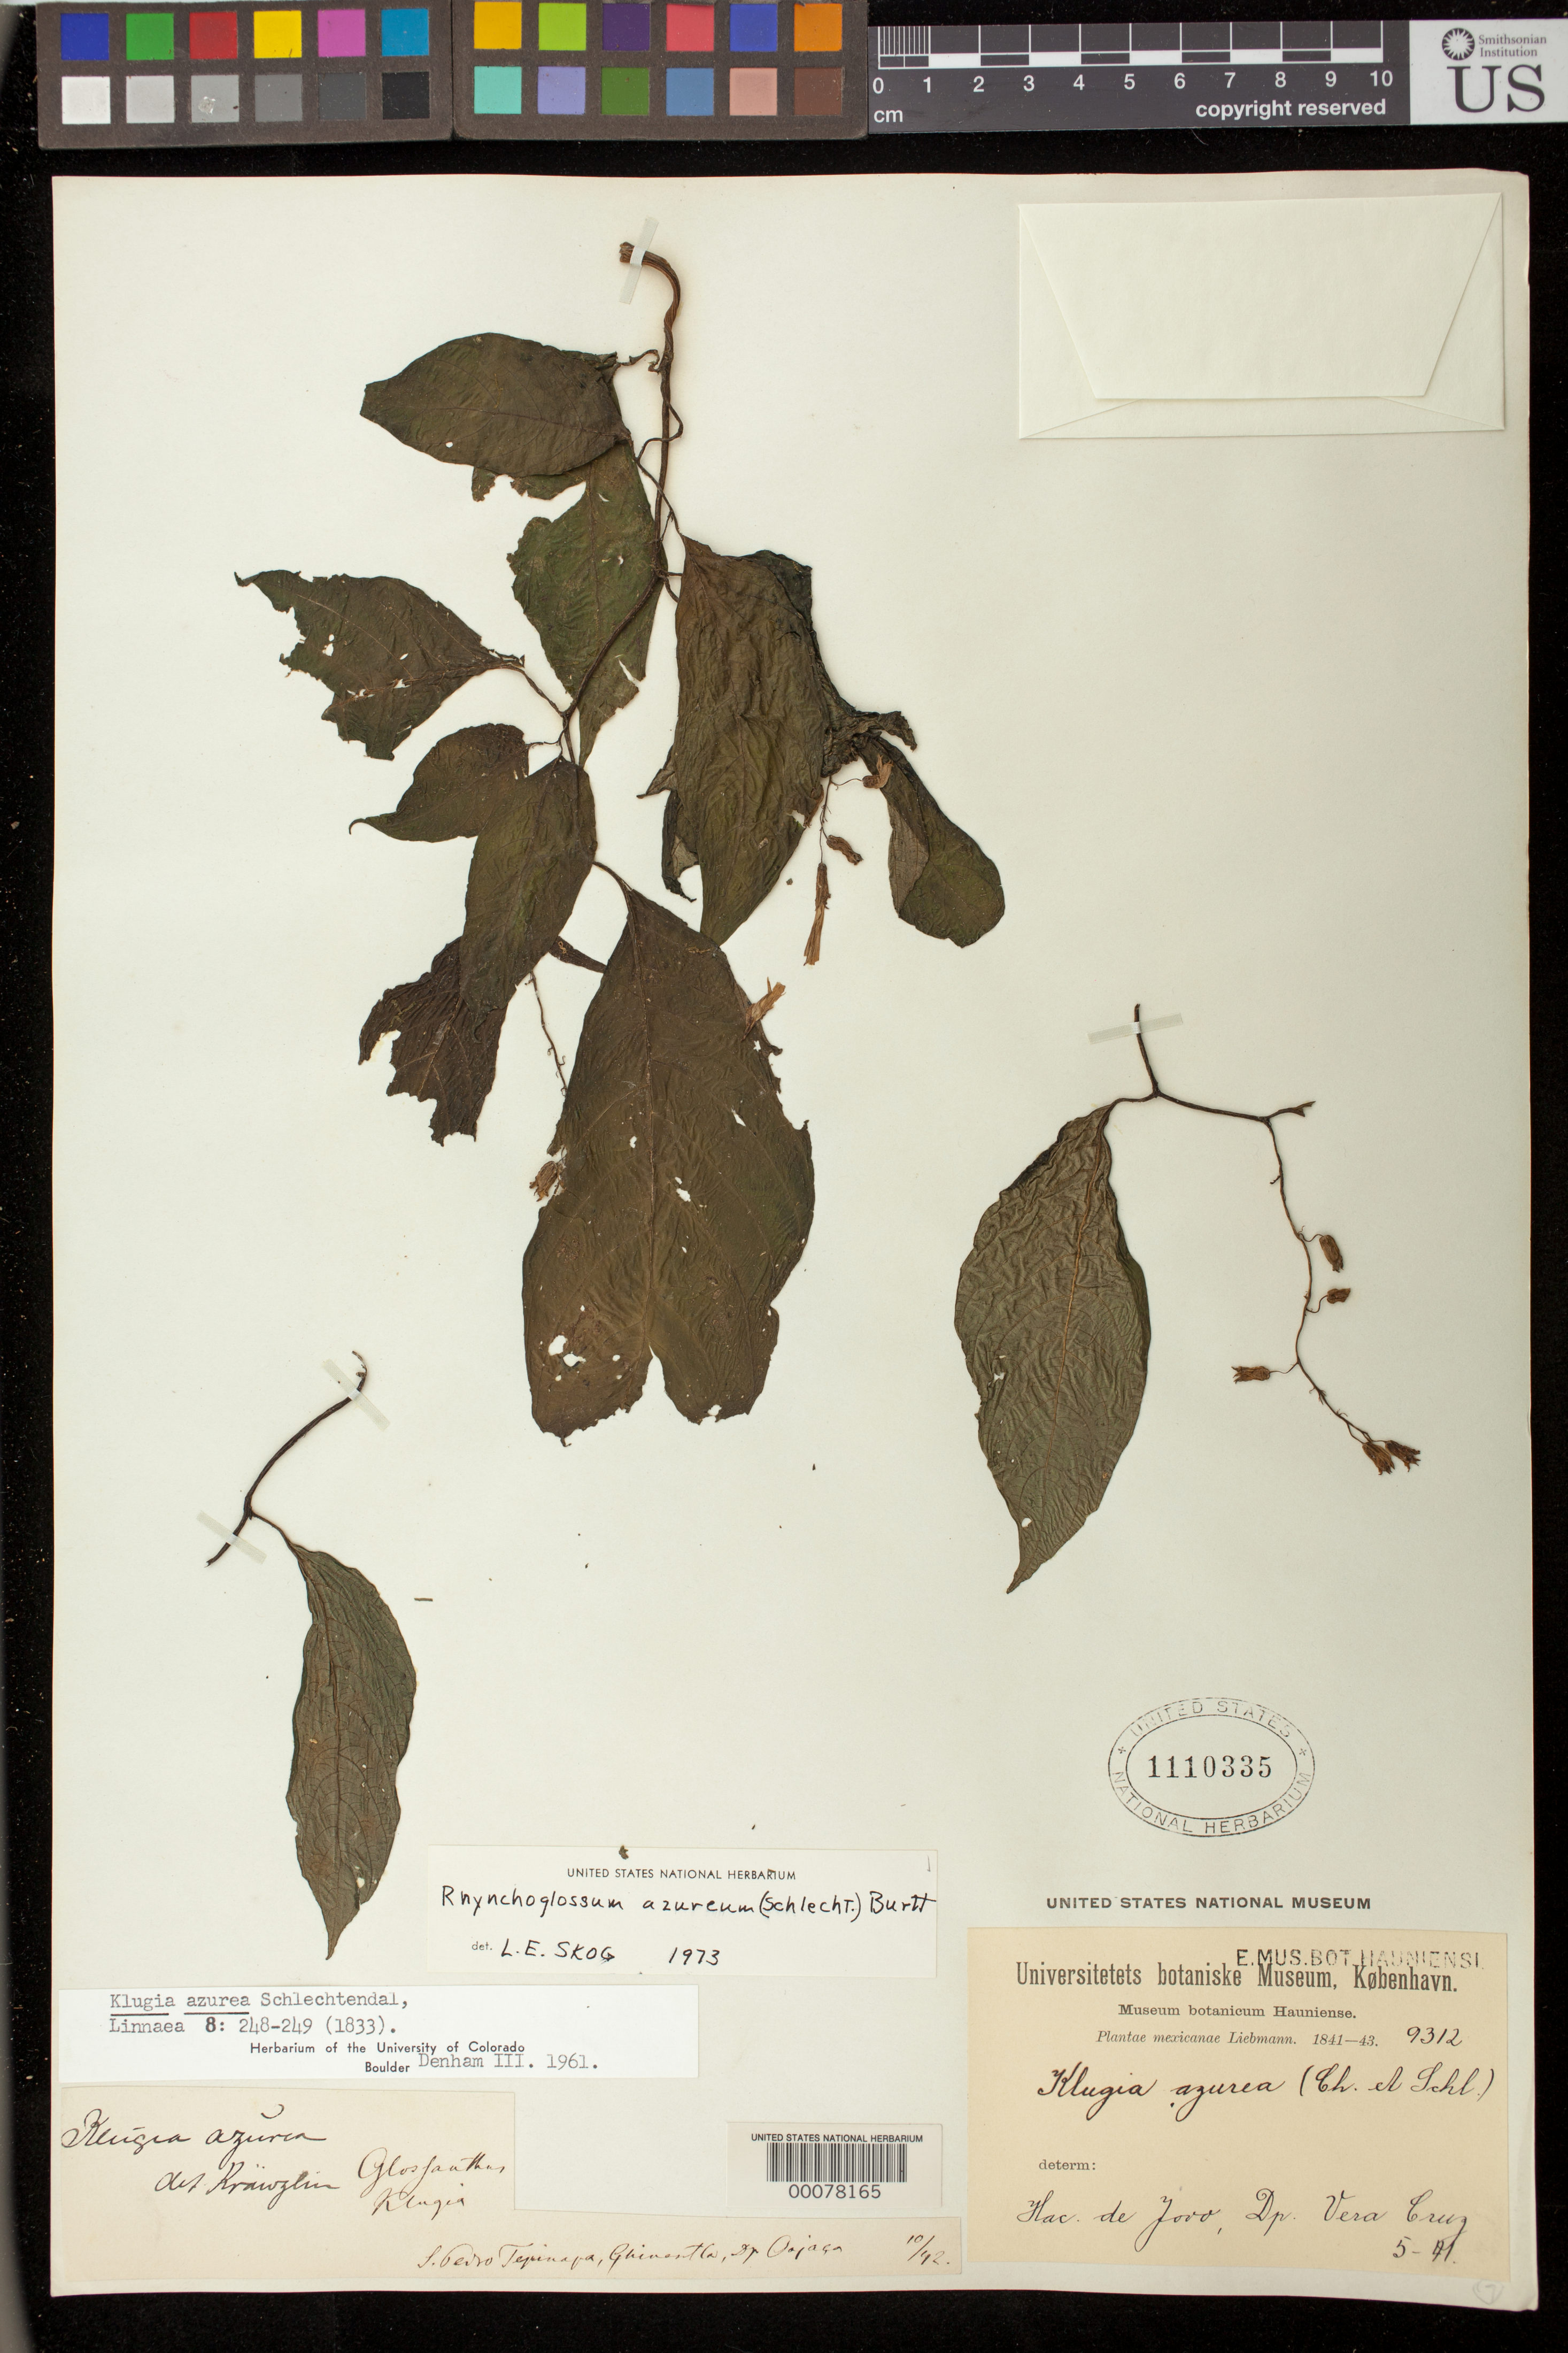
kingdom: Plantae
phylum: Tracheophyta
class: Magnoliopsida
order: Lamiales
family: Gesneriaceae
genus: Rhynchoglossum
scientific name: Rhynchoglossum azureum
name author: (Schltdl.) B.L. Burtt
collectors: F. M. Liebmann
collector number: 9312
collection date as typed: May 1841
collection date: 1841-05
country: Mexico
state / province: Veracruz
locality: Hac. de Jova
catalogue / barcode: US 1110335